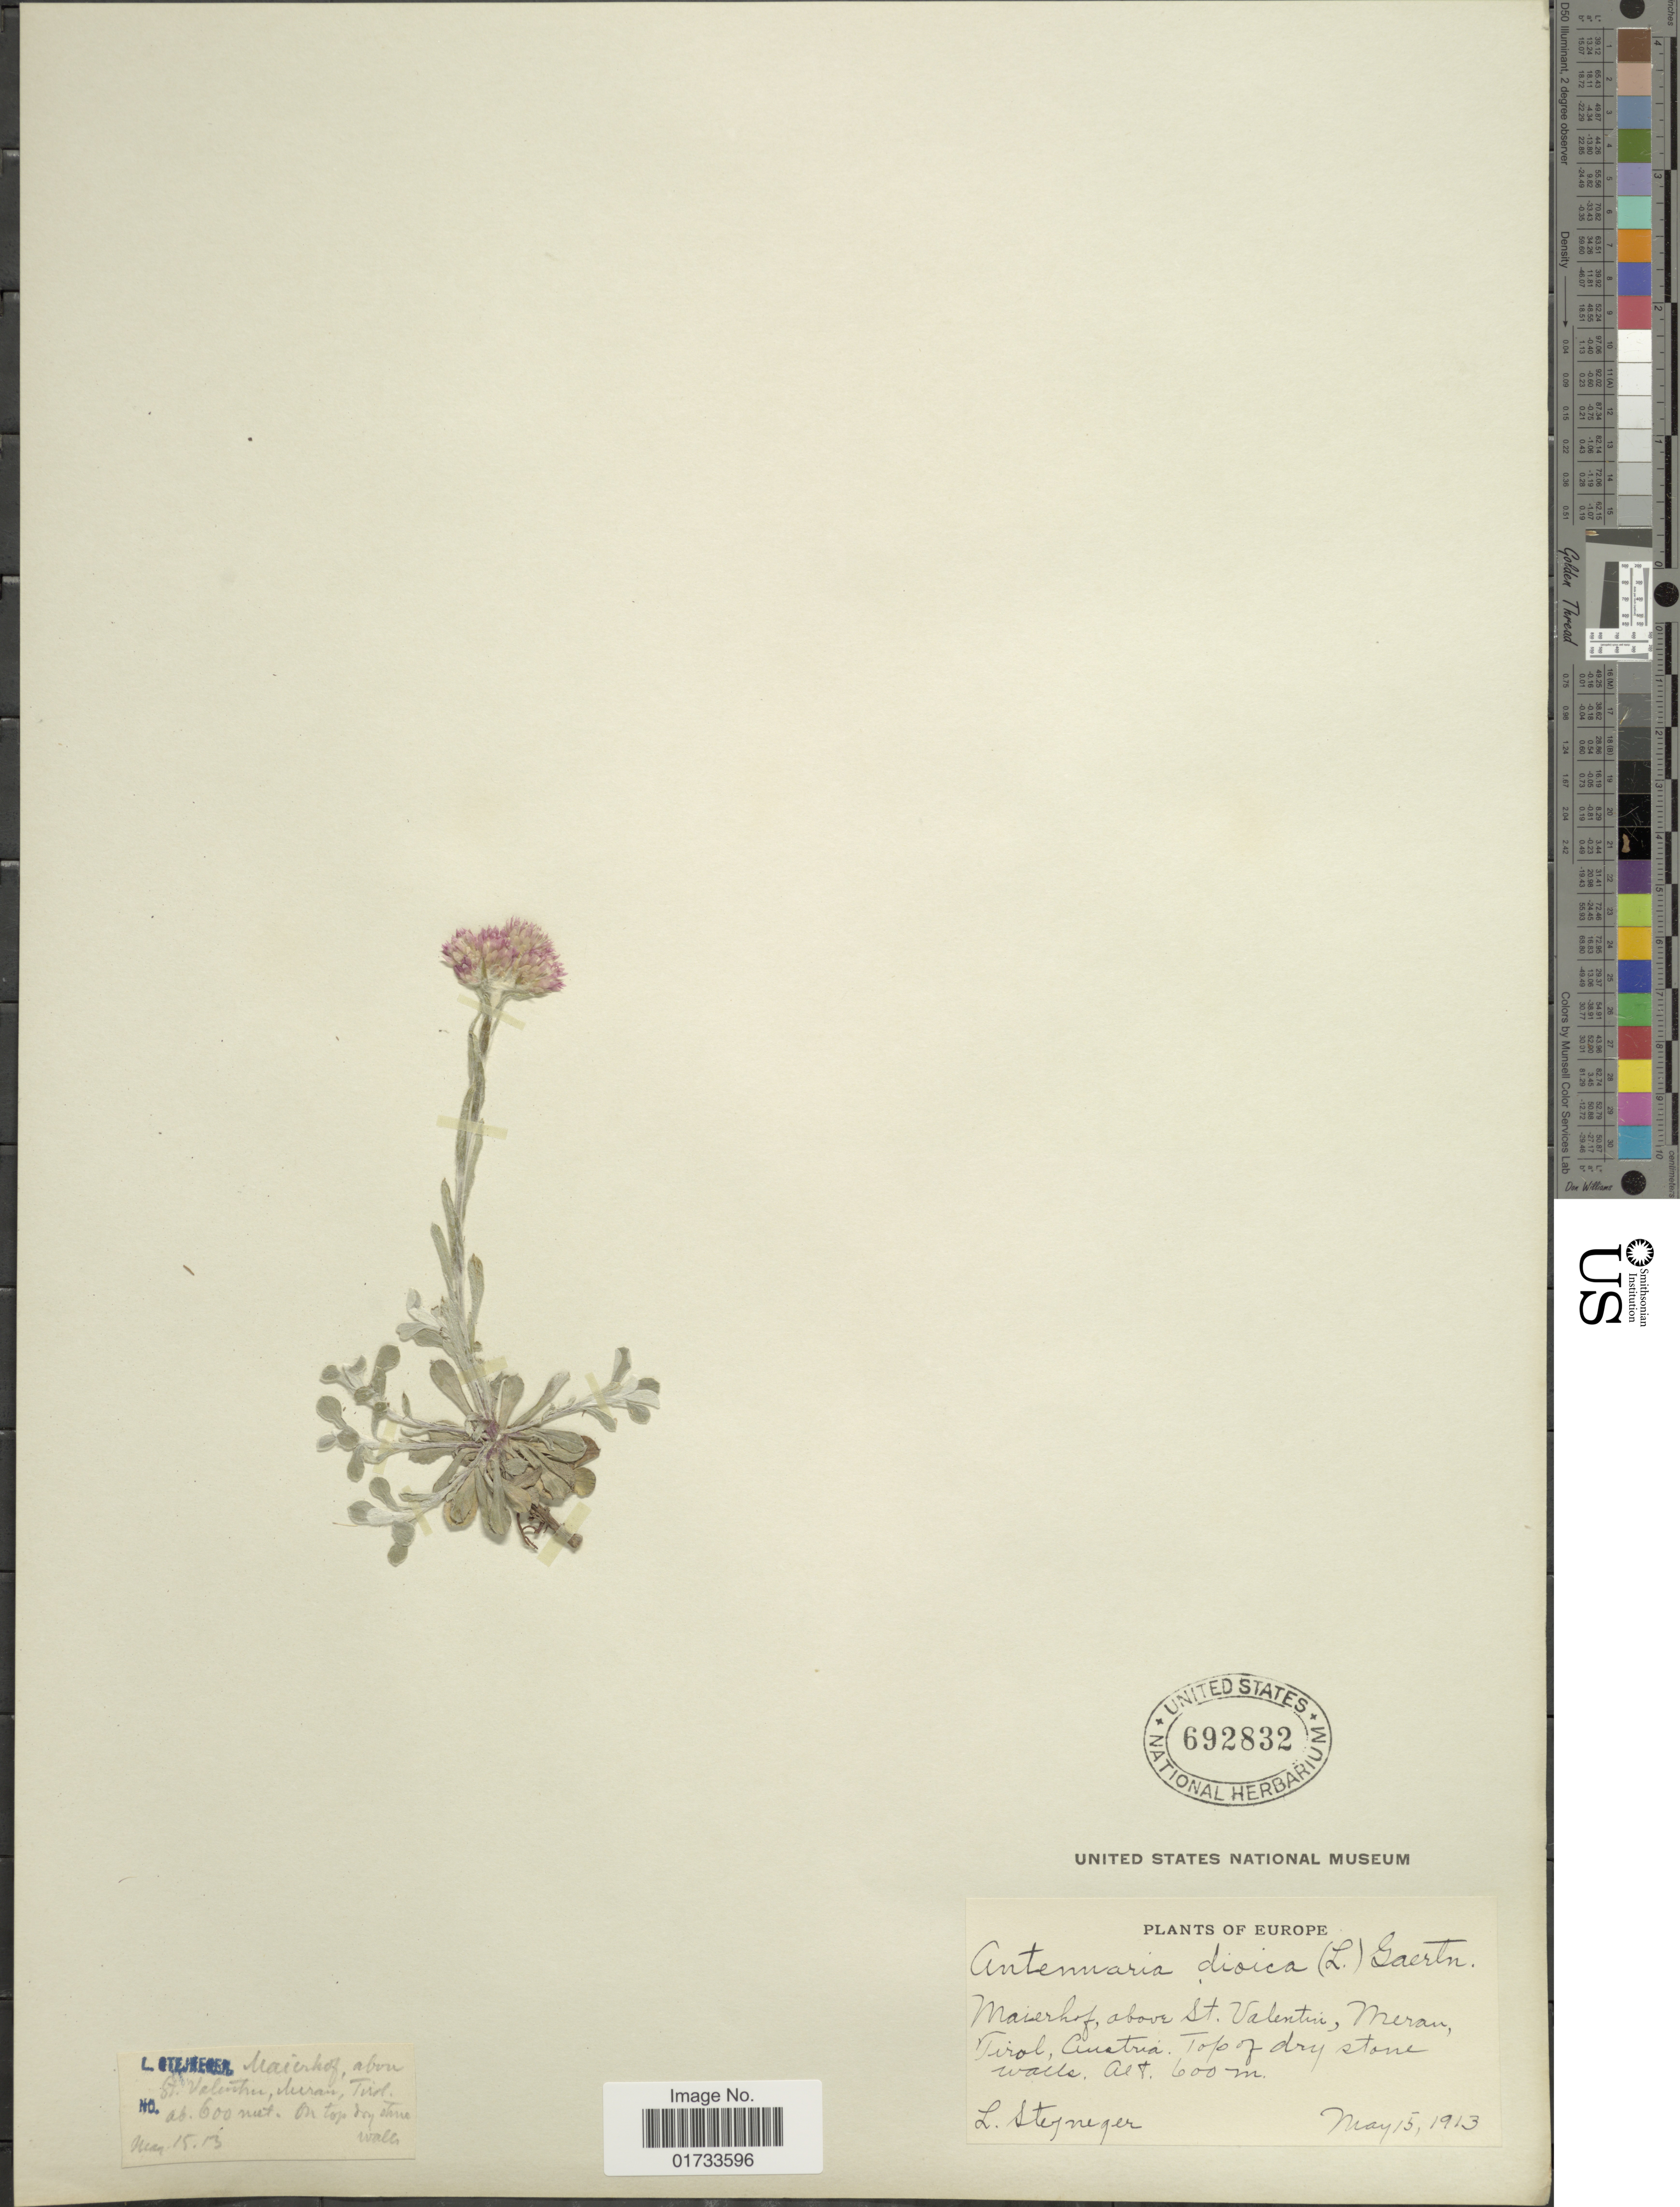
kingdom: Plantae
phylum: Tracheophyta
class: Magnoliopsida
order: Asterales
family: Asteraceae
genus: Antennaria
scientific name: Antennaria dioica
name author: (L.) Gaertn.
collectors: L. Stegneger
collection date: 1913-05-15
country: Austria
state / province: Tirol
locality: Maierhof, above St. Valentine, Meran, top of dry stone walls [interpreted]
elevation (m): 600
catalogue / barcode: US 692832